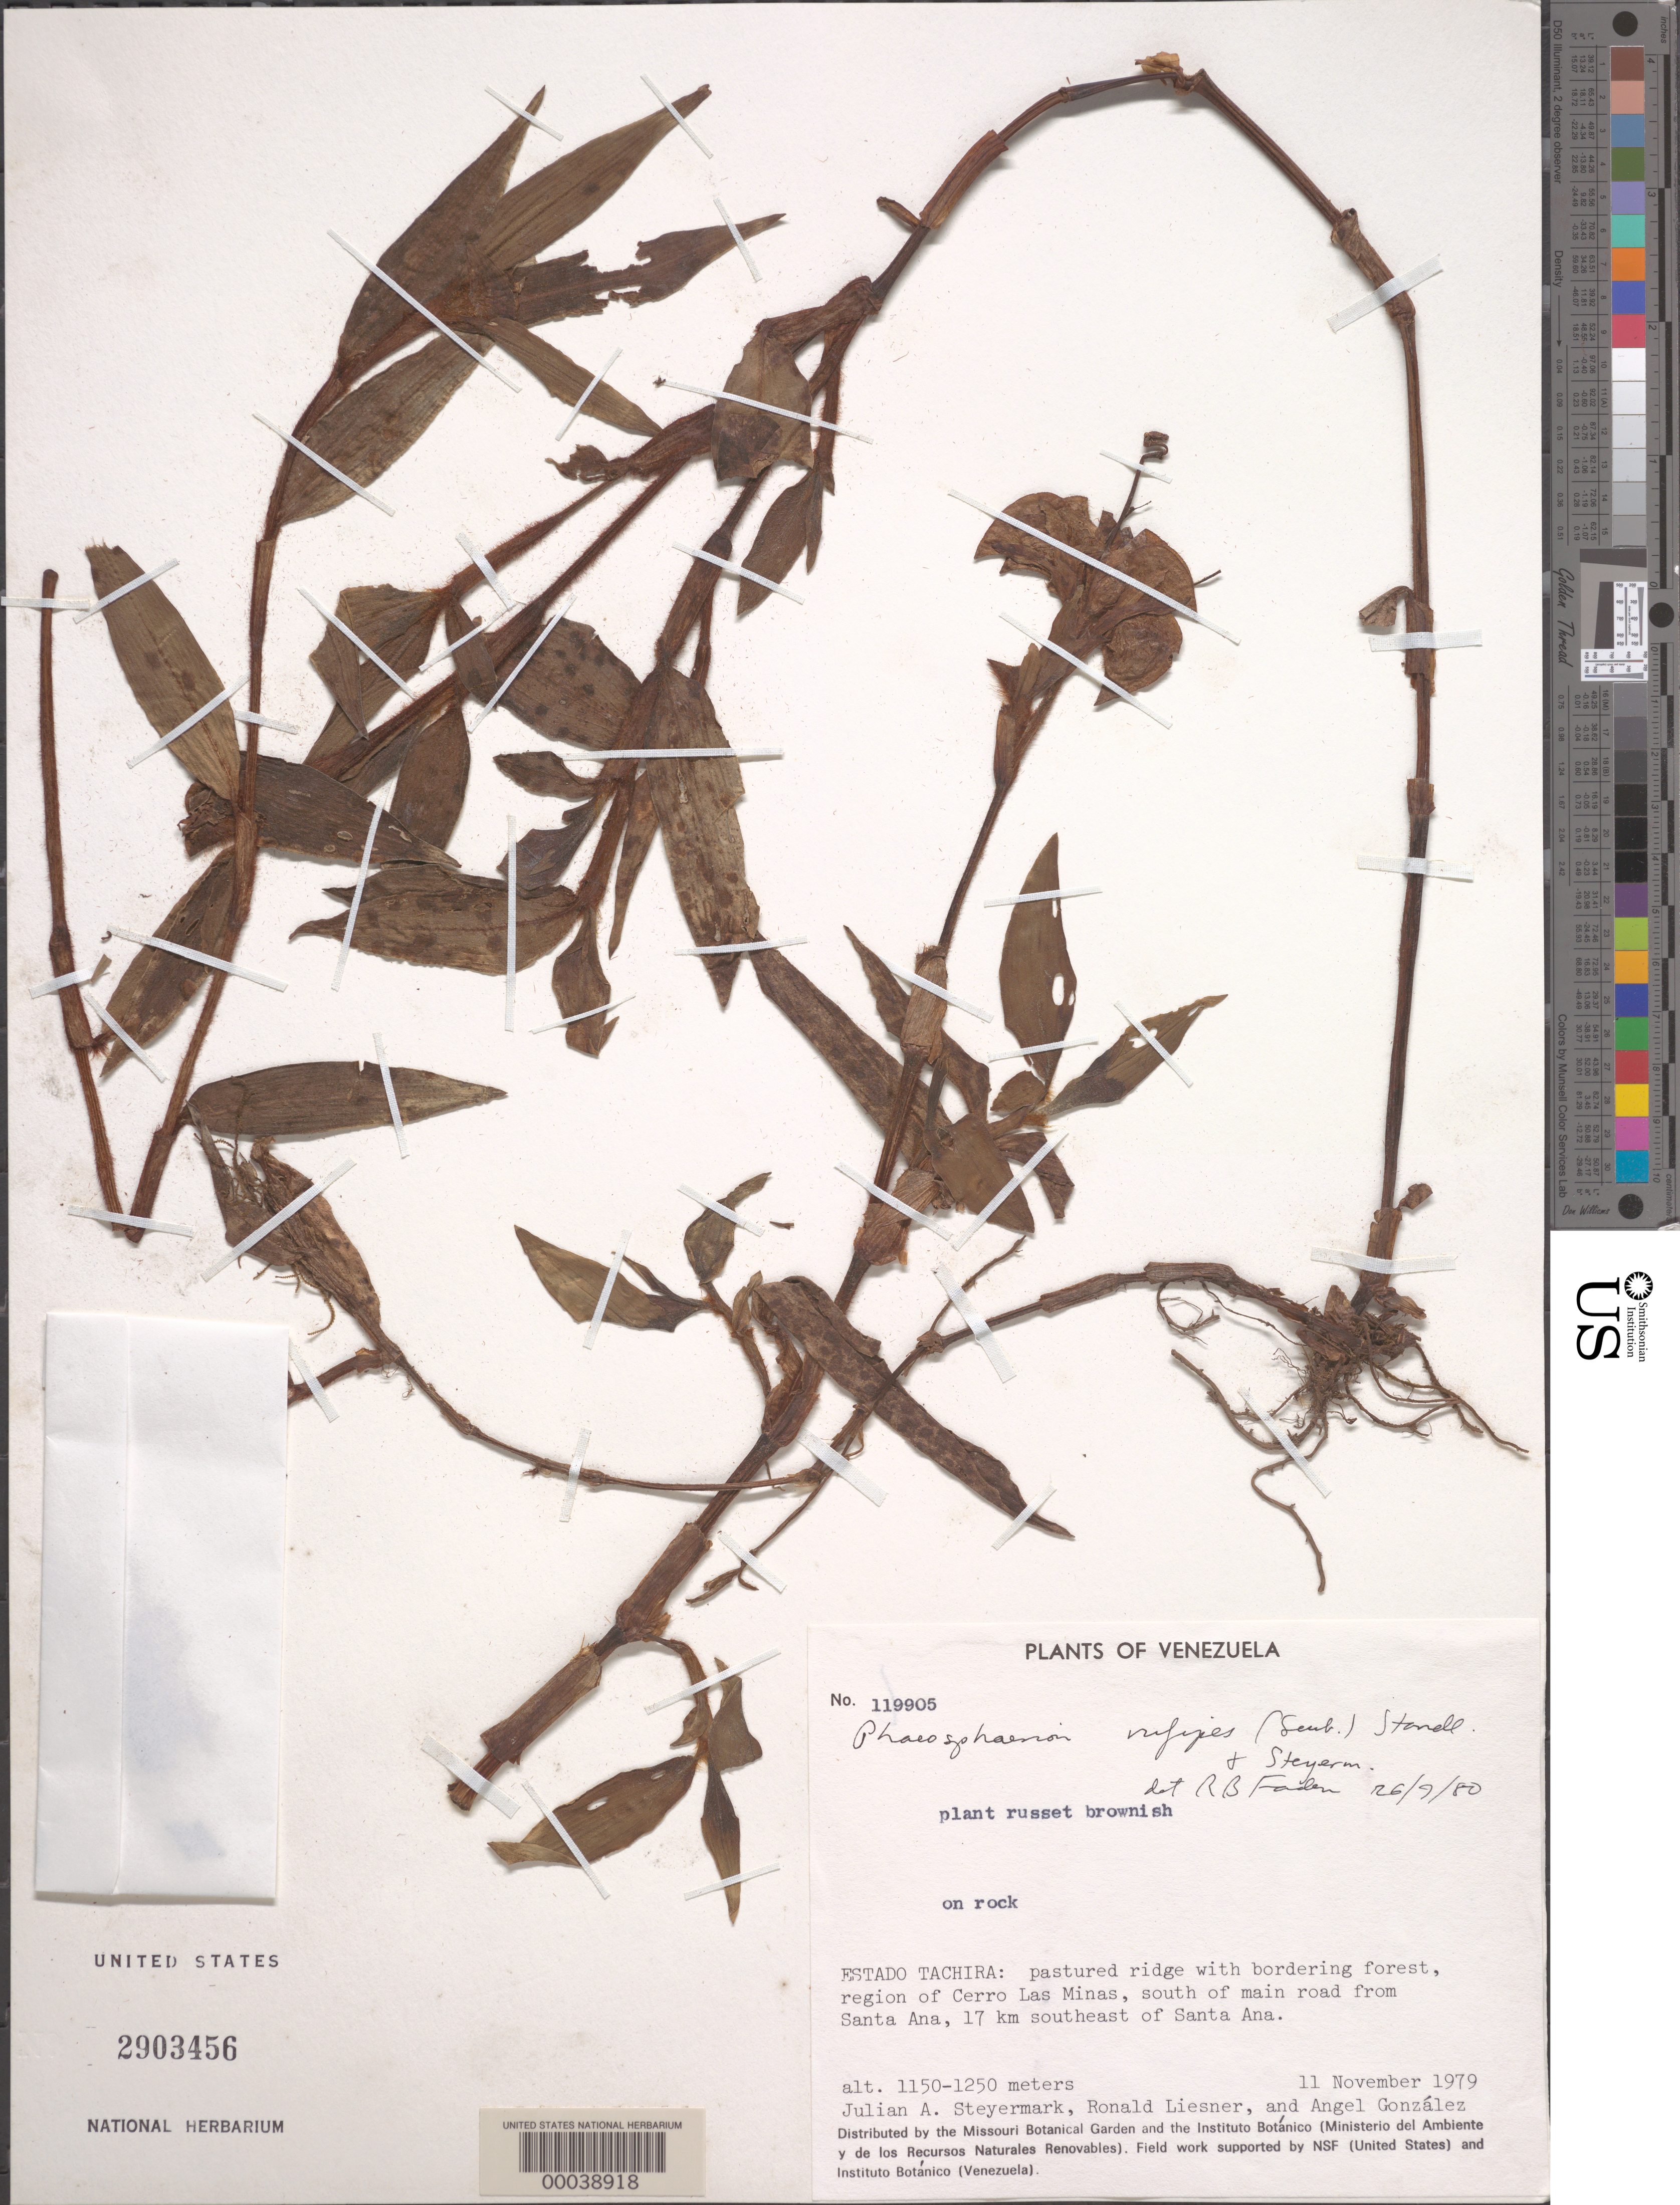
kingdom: Plantae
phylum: Tracheophyta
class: Liliopsida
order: Commelinales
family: Commelinaceae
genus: Commelina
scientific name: Commelina rufipes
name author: Seub.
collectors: J. Steyermark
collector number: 119905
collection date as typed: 11 Nov 1979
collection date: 1979-11-11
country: Venezuela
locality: Estado tachira: pastured ridge w/border forest, region of cerro las minas, s of main rd from santa ana, 17 km se of santa ana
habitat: On rock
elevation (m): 1150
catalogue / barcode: US 2903456